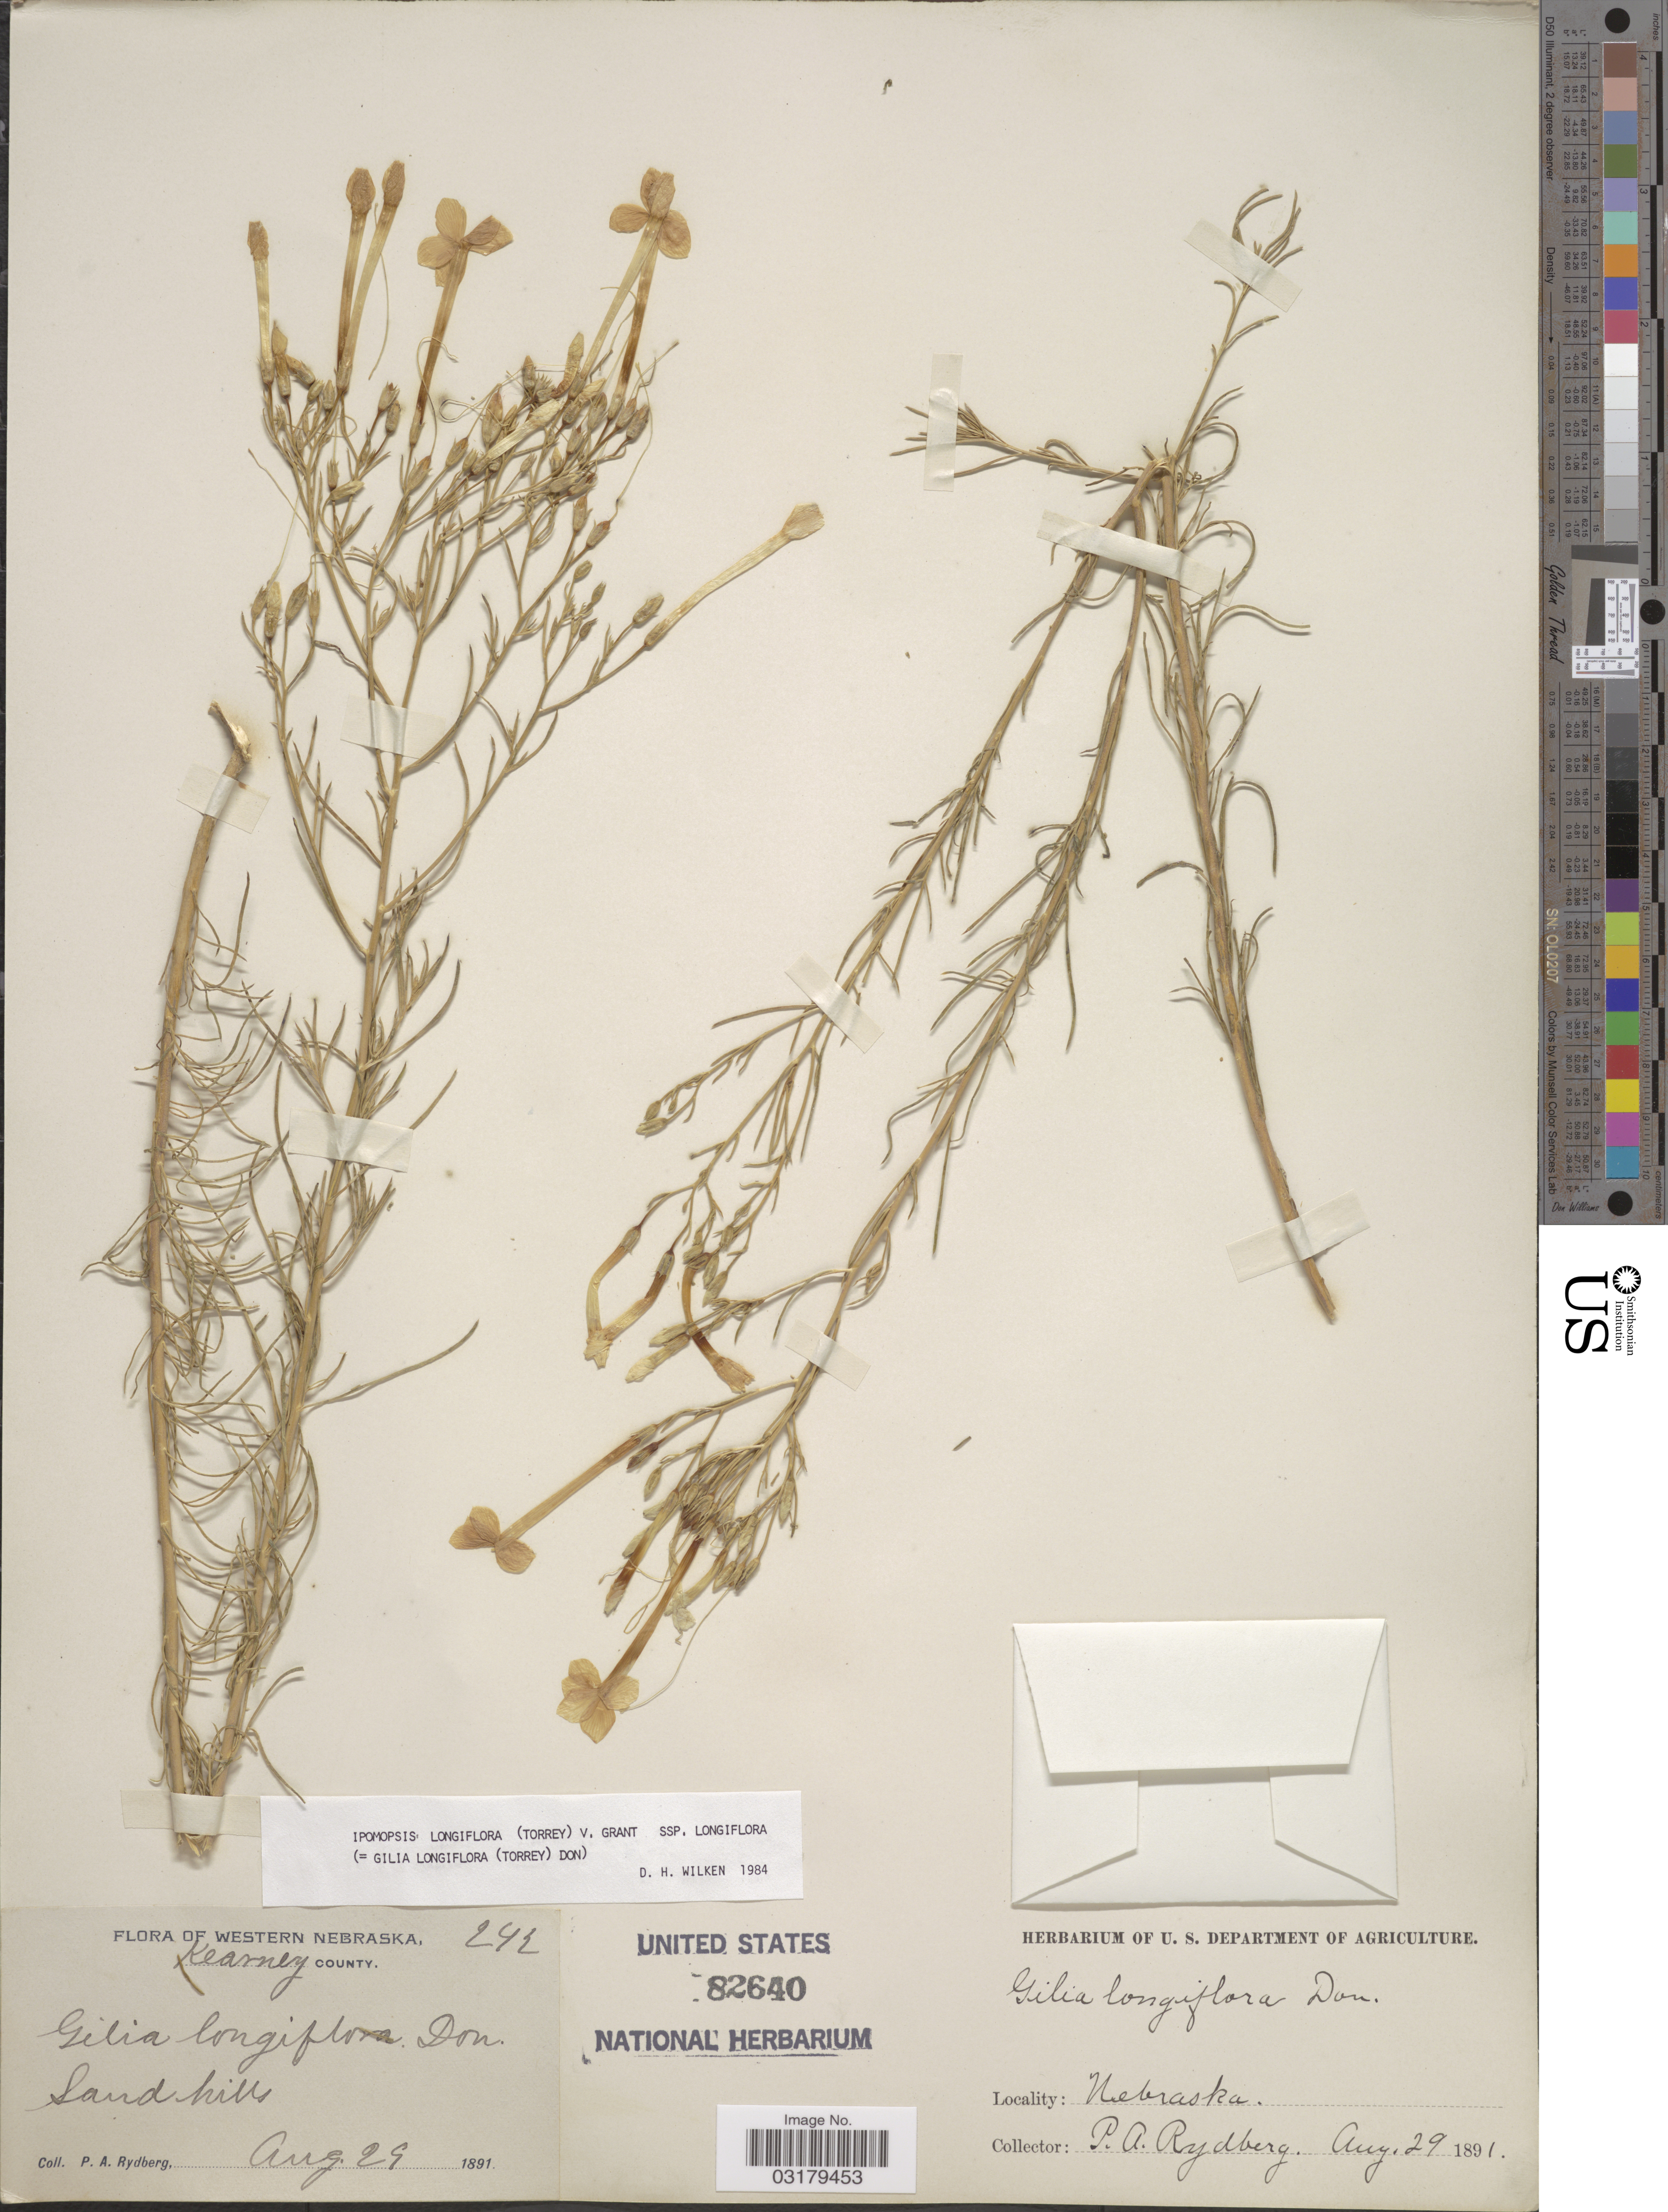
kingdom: Plantae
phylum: Tracheophyta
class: Magnoliopsida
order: Ericales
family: Polemoniaceae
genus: Ipomopsis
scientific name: Ipomopsis longiflora subsp. longiflora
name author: (Torr.) V.E. Grant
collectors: P. A. Rydberg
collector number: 243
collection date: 1891-08-29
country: United States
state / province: Nebraska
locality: Western Nebraska. Kearney County. Sand hills.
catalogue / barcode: US 82640